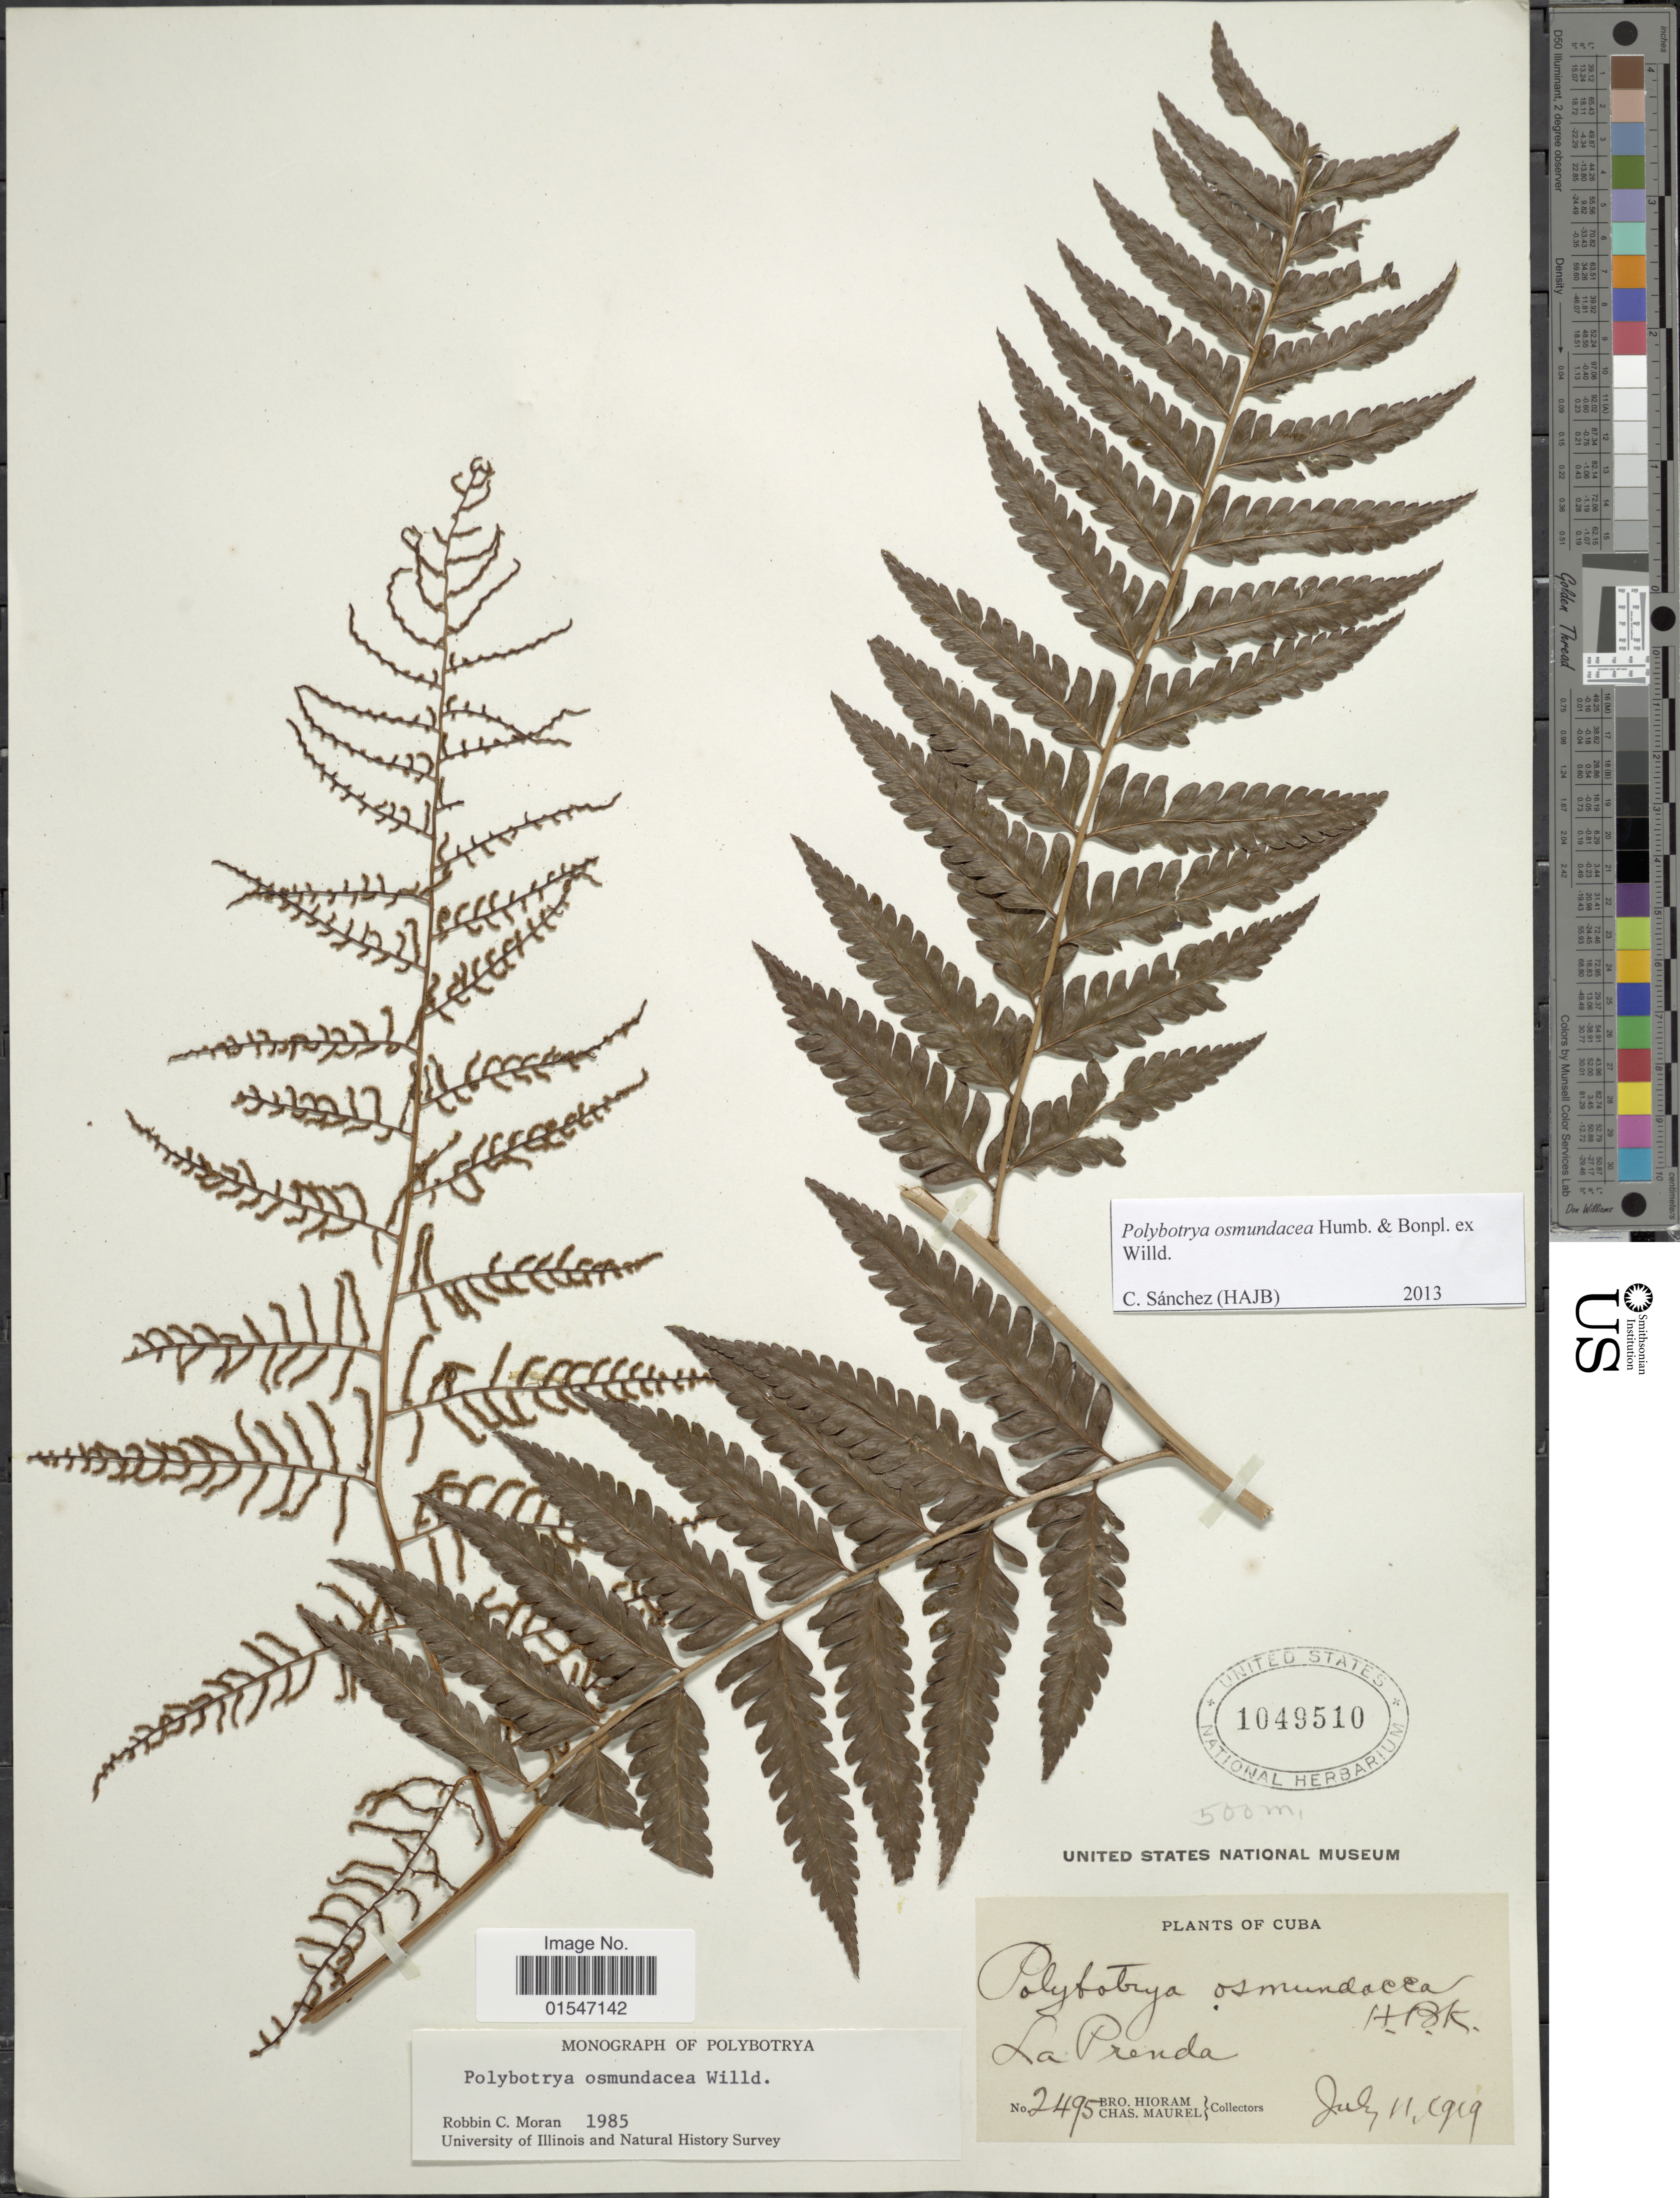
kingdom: Plantae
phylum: Tracheophyta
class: Polypodiopsida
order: Polypodiales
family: Dryopteridaceae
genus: Polybotrya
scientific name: Polybotrya osmundacea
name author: Humb. & Bonpl. ex Willd.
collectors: Bro. Hioram & C. Maurel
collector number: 2495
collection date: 1919-07-11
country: Cuba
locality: Cuba, La Prenda.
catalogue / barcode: US 1049510